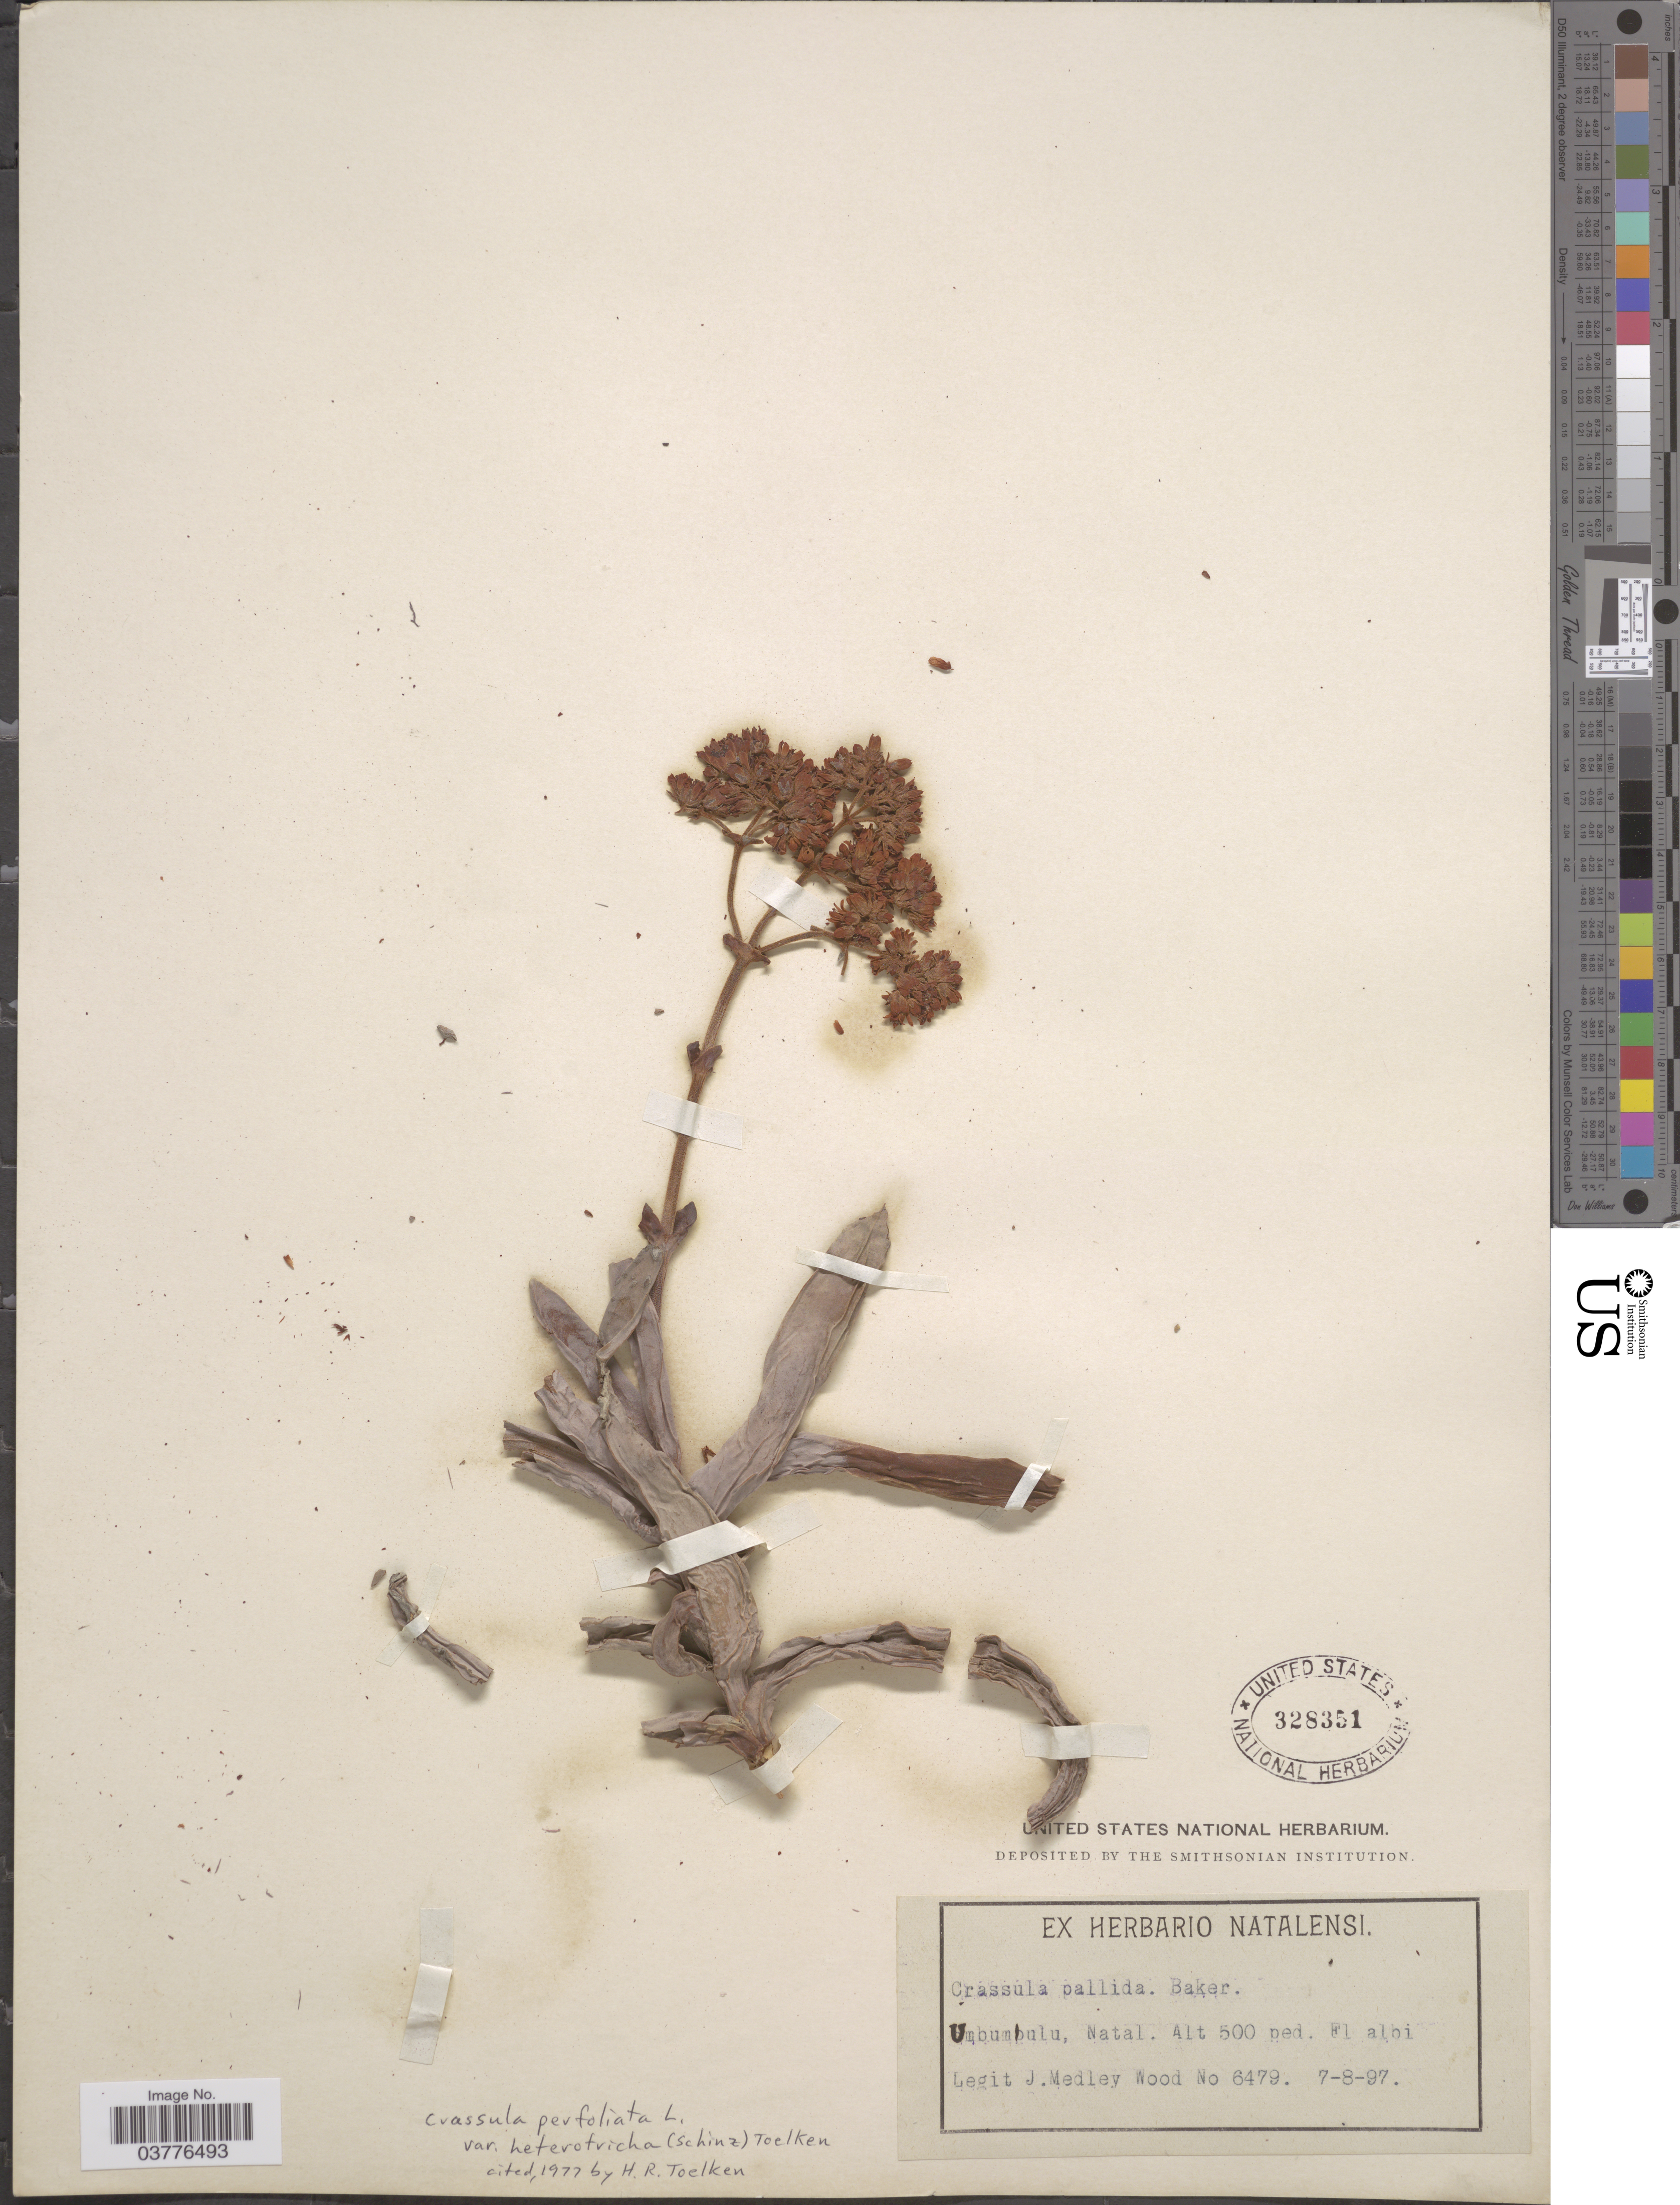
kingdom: Plantae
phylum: Tracheophyta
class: Magnoliopsida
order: Saxifragales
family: Crassulaceae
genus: Crassula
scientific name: Crassula perfoliata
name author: L.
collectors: J. Medley Wood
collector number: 6479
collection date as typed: Transcribed d/m/y: 7/8/97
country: South Africa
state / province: KwaZulu-Natal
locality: Umbumbulu, Natal.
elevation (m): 152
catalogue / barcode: US 328351